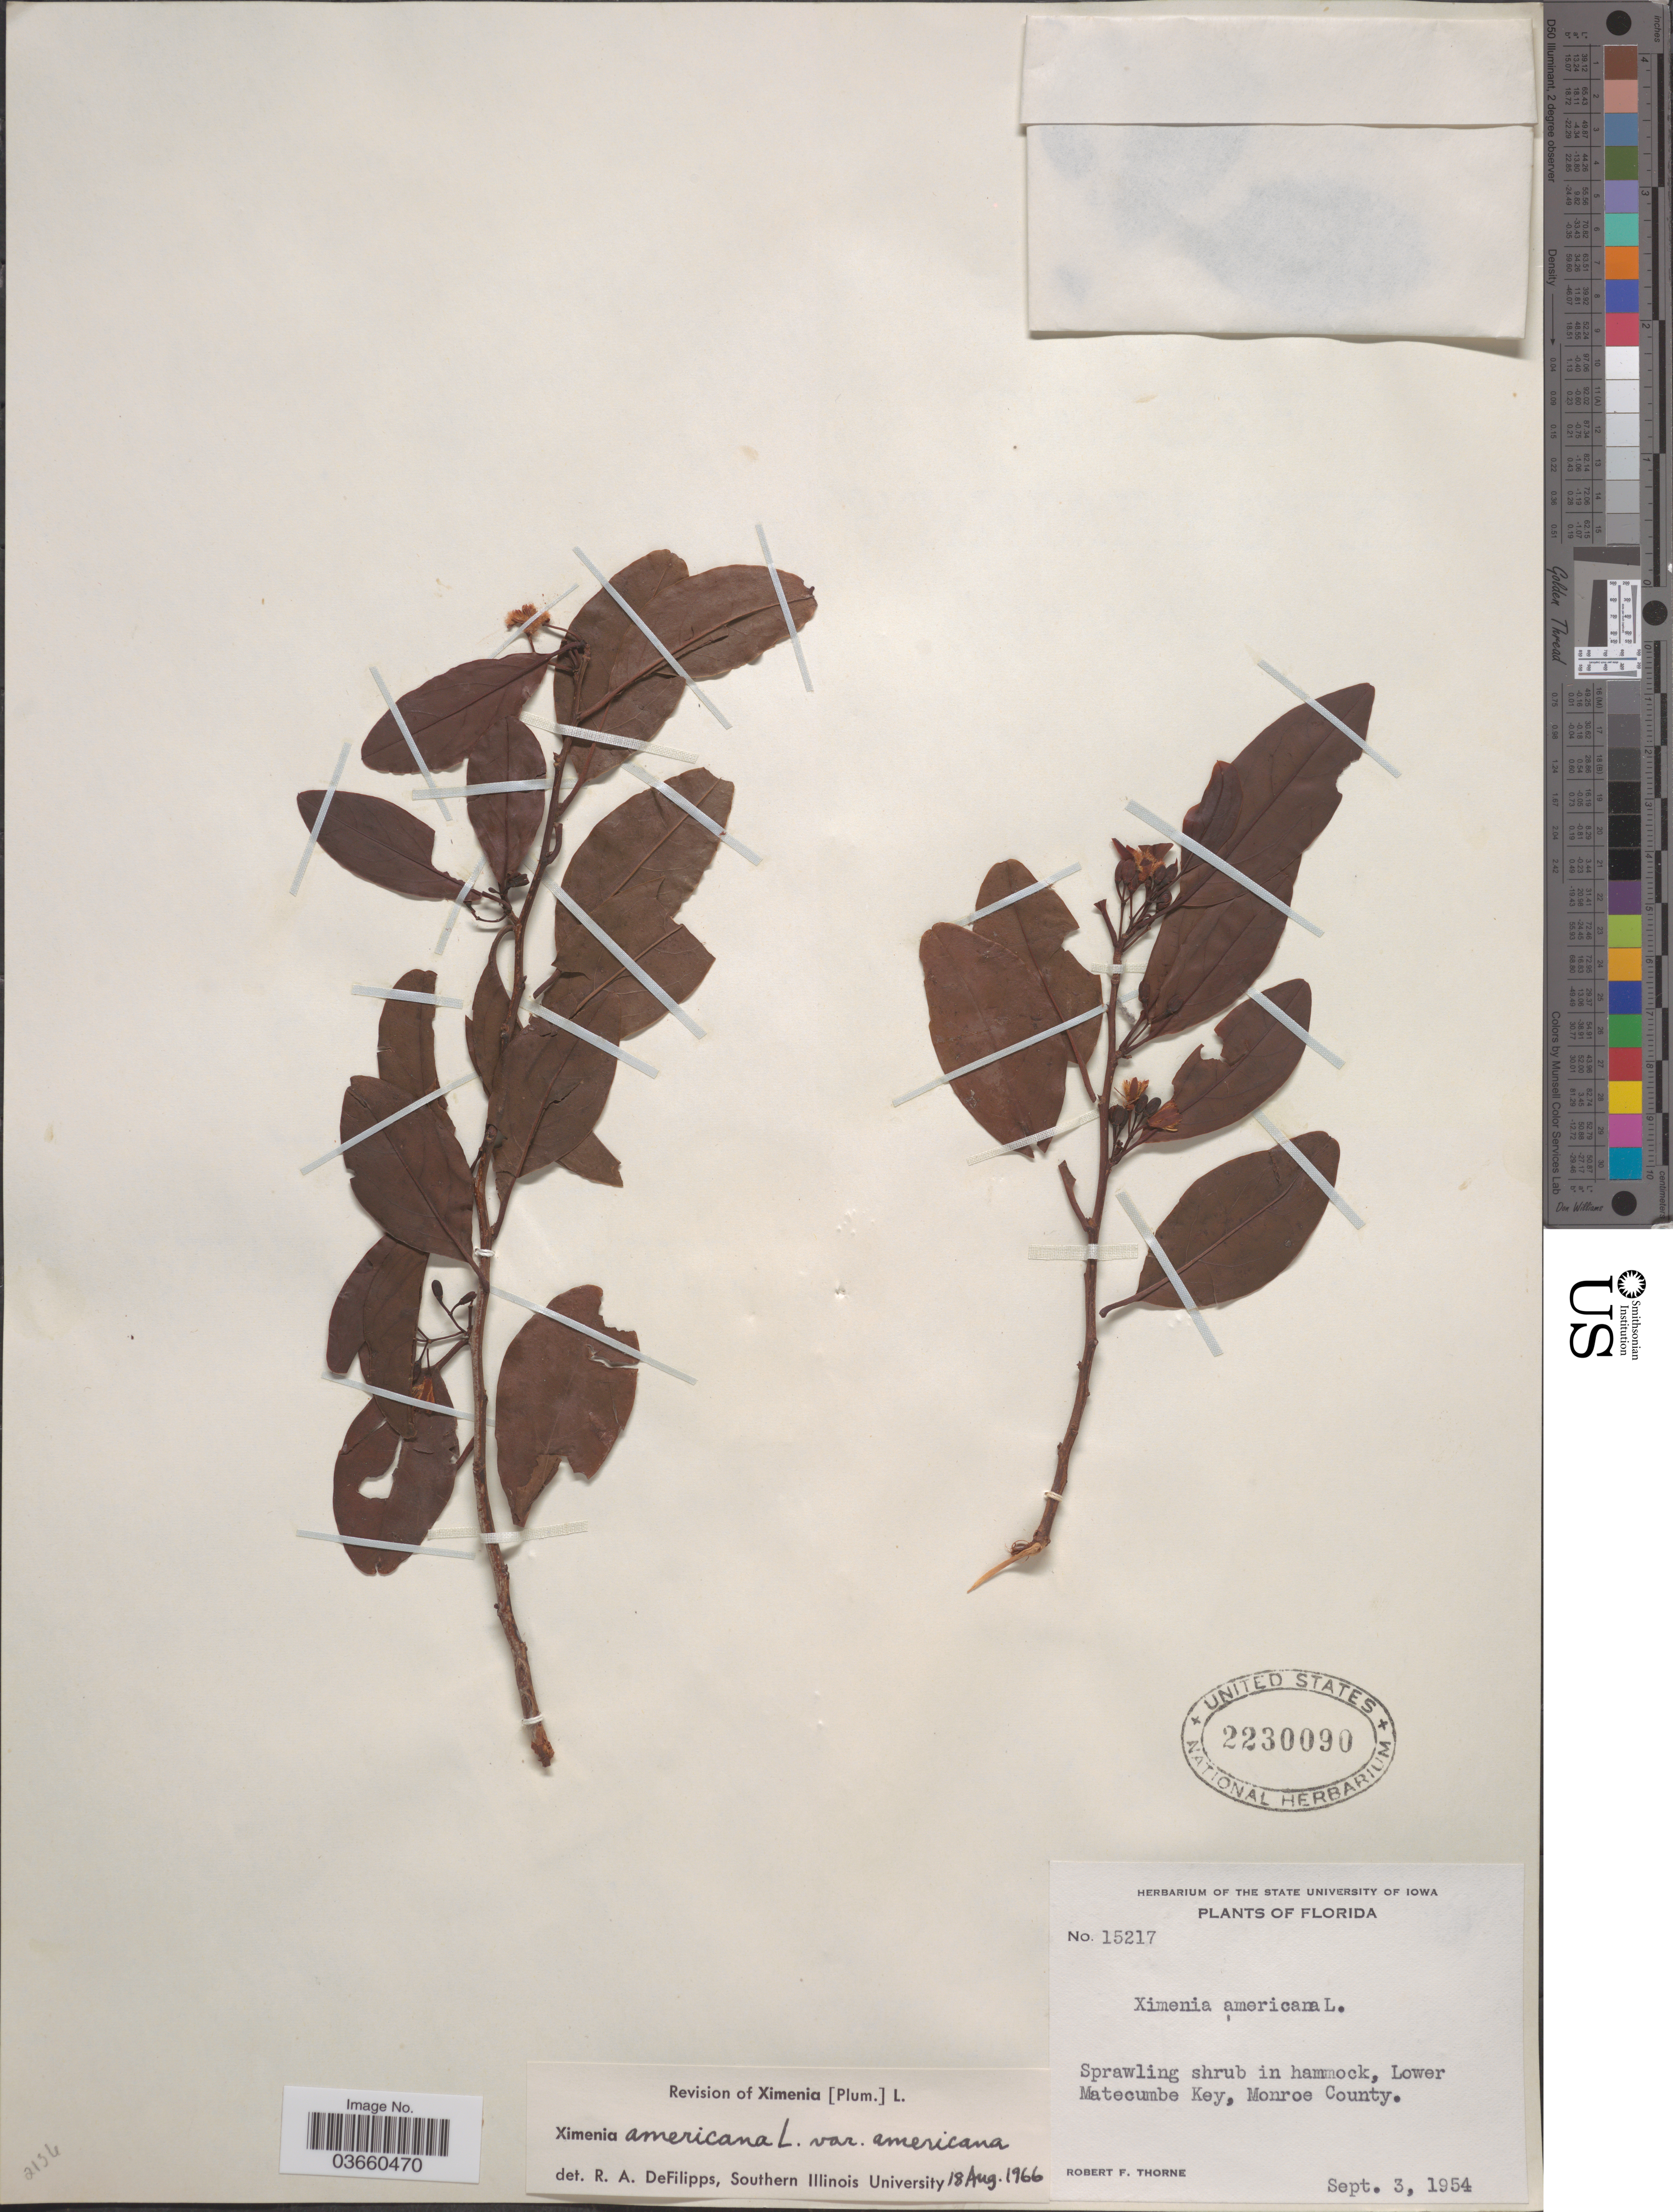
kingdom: Plantae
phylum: Tracheophyta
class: Magnoliopsida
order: Santalales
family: Ximeniaceae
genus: Ximenia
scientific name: Ximenia americana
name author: L.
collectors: R. F. Thorne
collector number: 15217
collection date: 1954-09-03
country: United States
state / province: Florida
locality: Lower Matecumbe Key, Monroe County.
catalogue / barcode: US 2230090